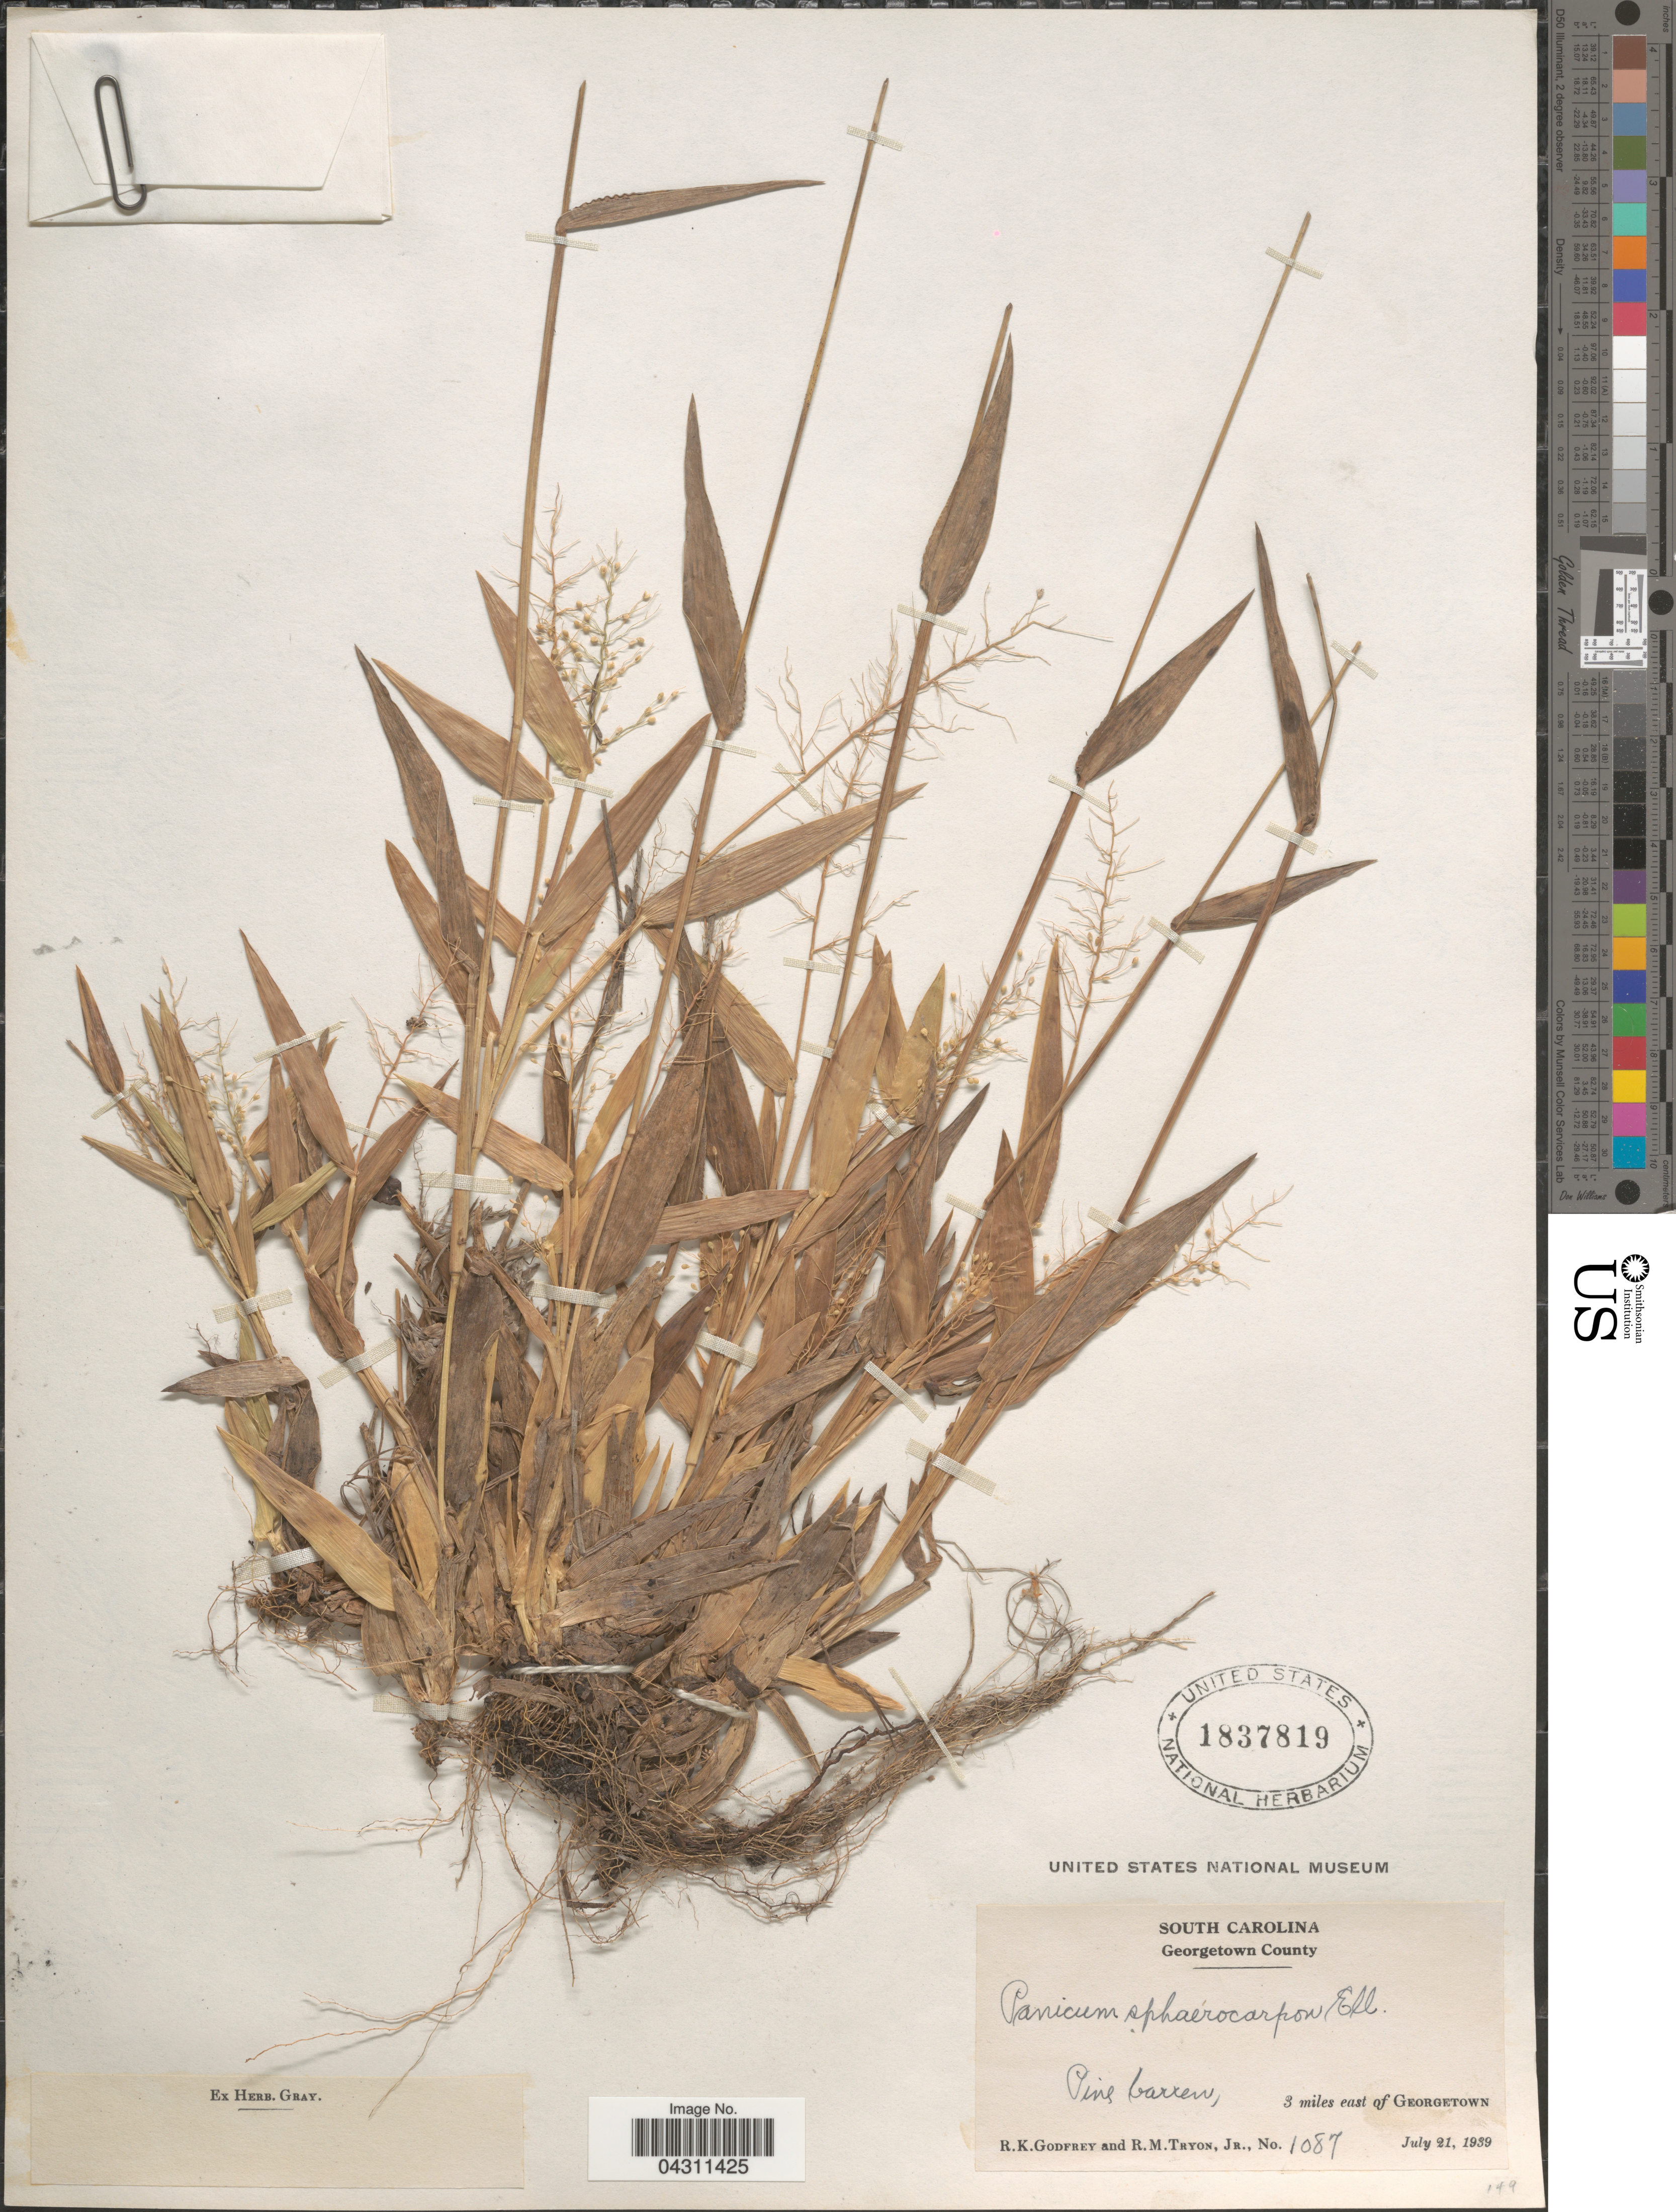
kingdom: Plantae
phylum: Tracheophyta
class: Liliopsida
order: Poales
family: Poaceae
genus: Dichanthelium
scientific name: Dichanthelium sphaerocarpon var. sphaerocarpon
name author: (Elliott) Gould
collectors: R. K. Godfrey & R. Tryon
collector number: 1087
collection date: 1939-07-21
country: United States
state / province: South Carolina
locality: Georgetown County. Pine barren, 3 miles east of Georgetown.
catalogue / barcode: US 1837819